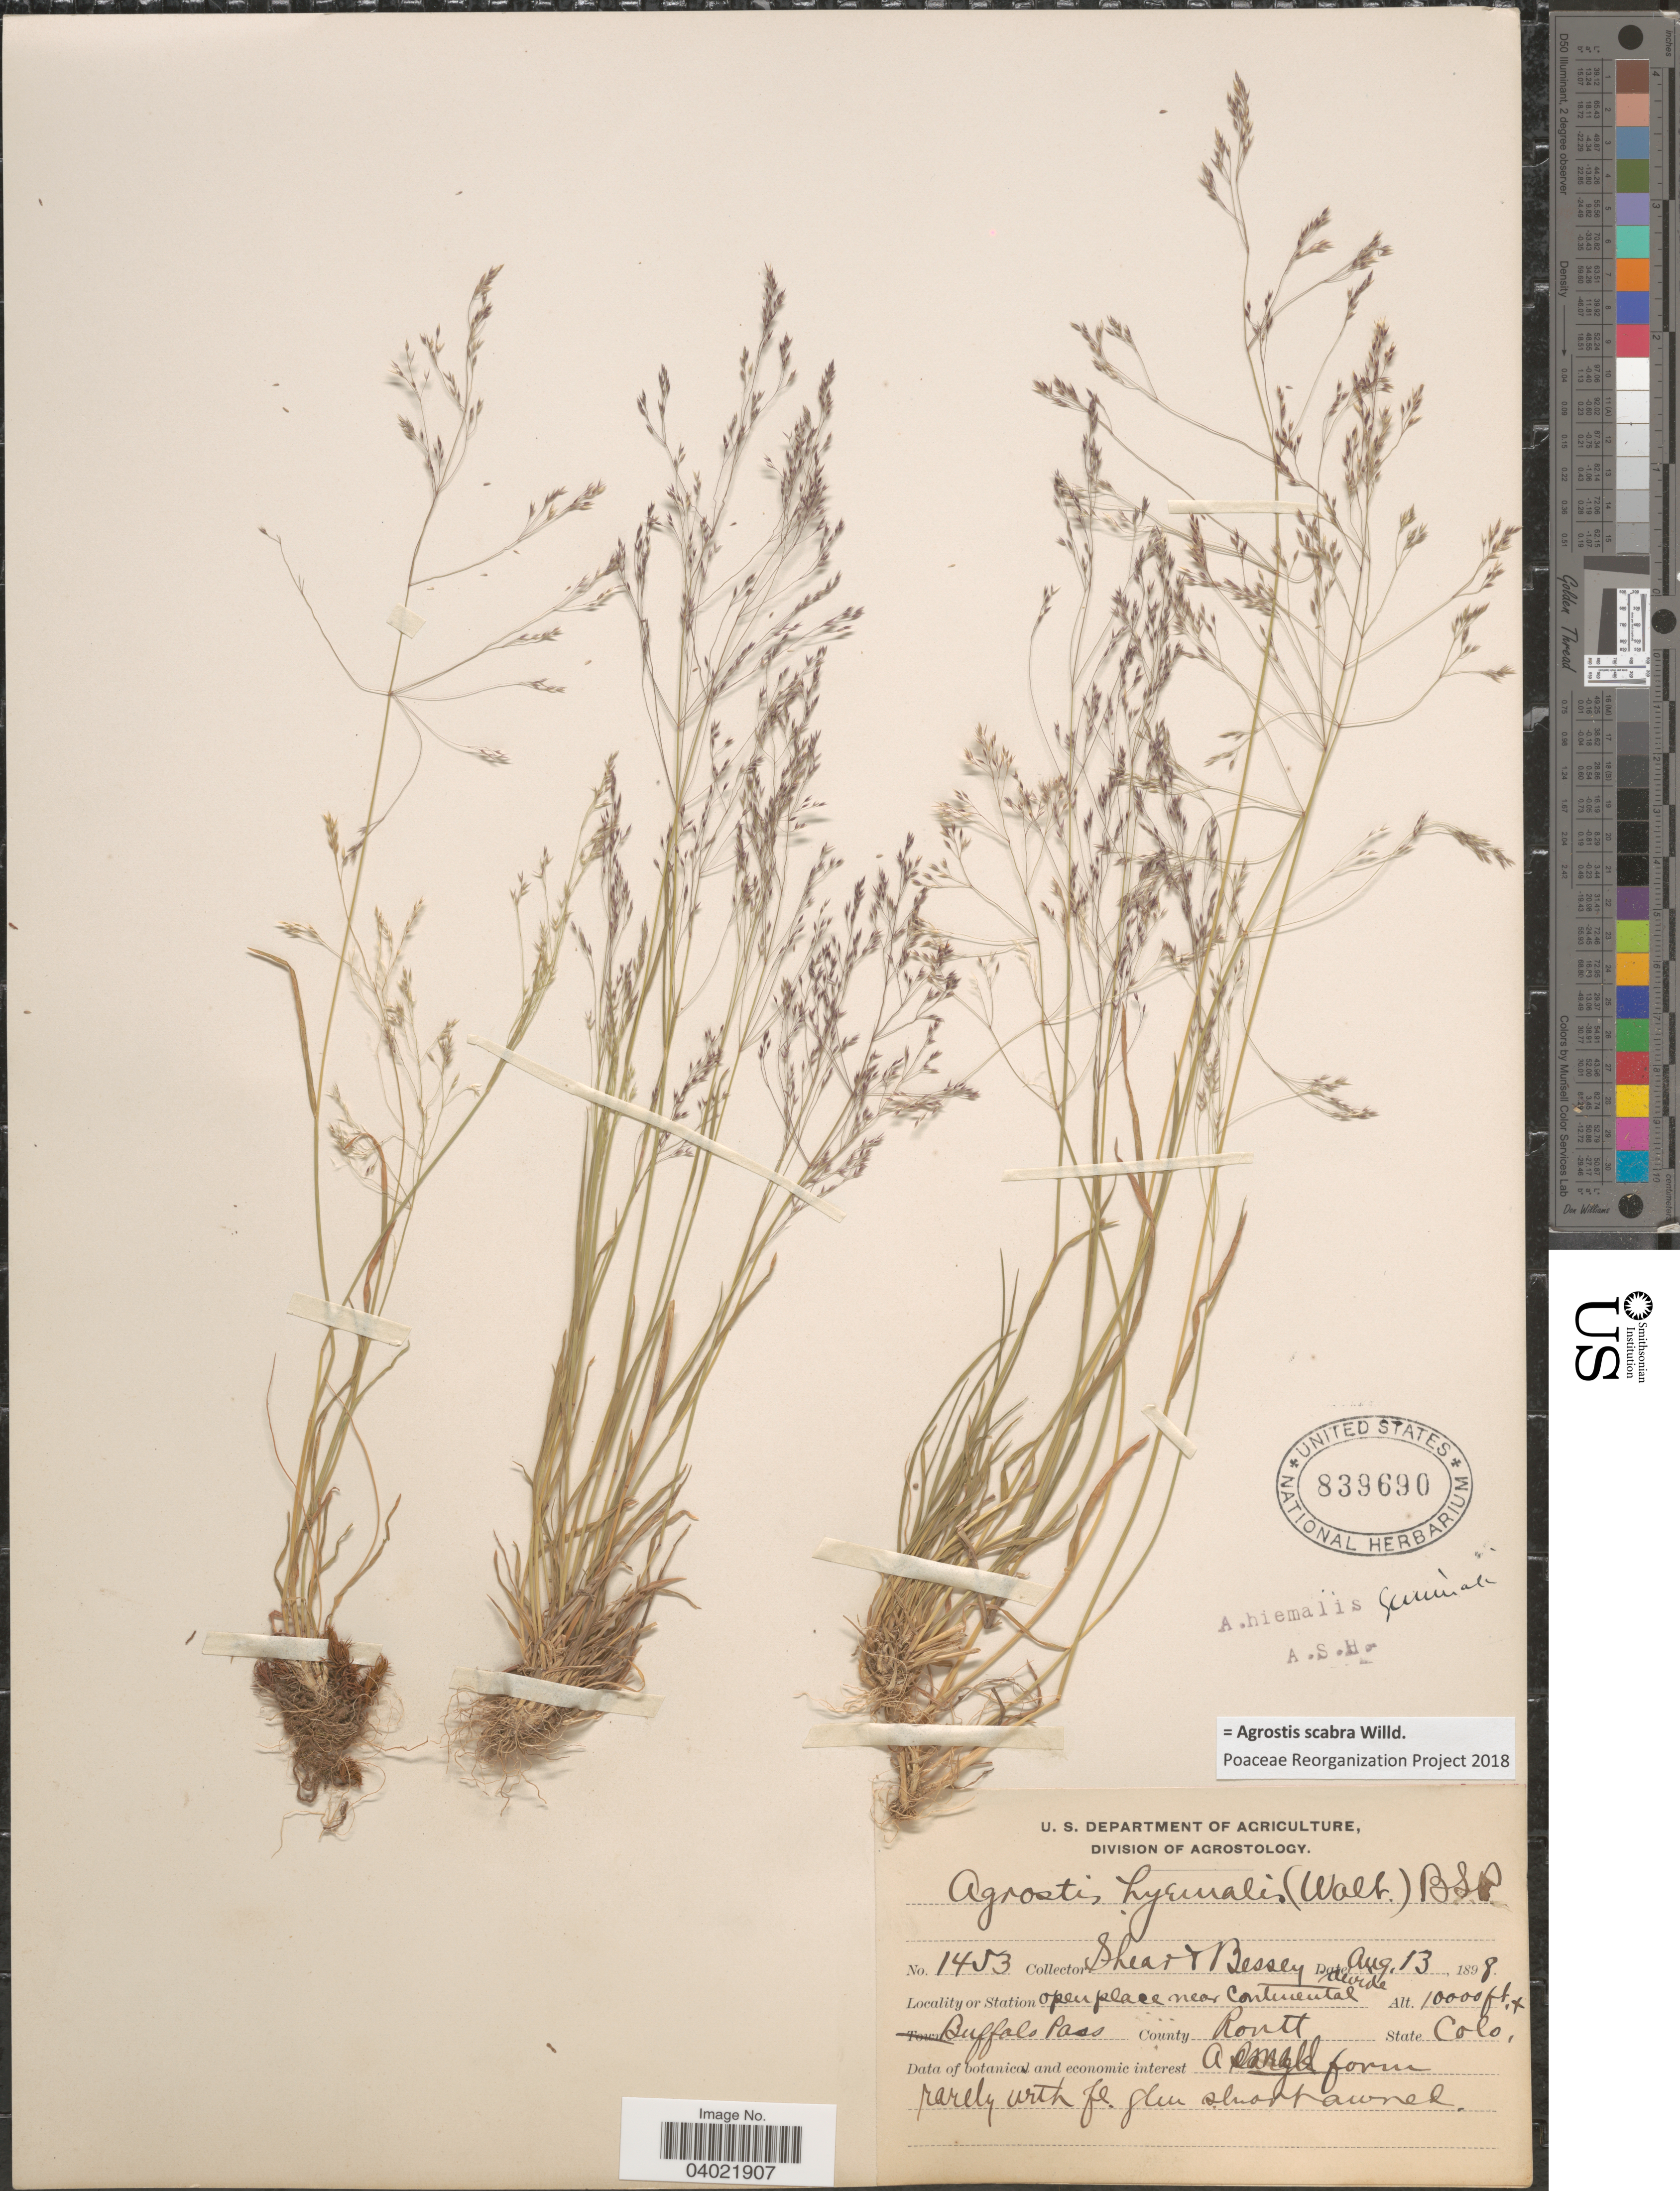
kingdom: Plantae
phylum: Tracheophyta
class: Liliopsida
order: Poales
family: Poaceae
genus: Agrostis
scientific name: Agrostis scabra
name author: Willd.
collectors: -- Shear & -. Bessey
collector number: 1453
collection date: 1898-08-13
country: United States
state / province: Colorado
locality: Open place near Continental. Buffalo Pass. County Routt.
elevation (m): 3048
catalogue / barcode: US 839690